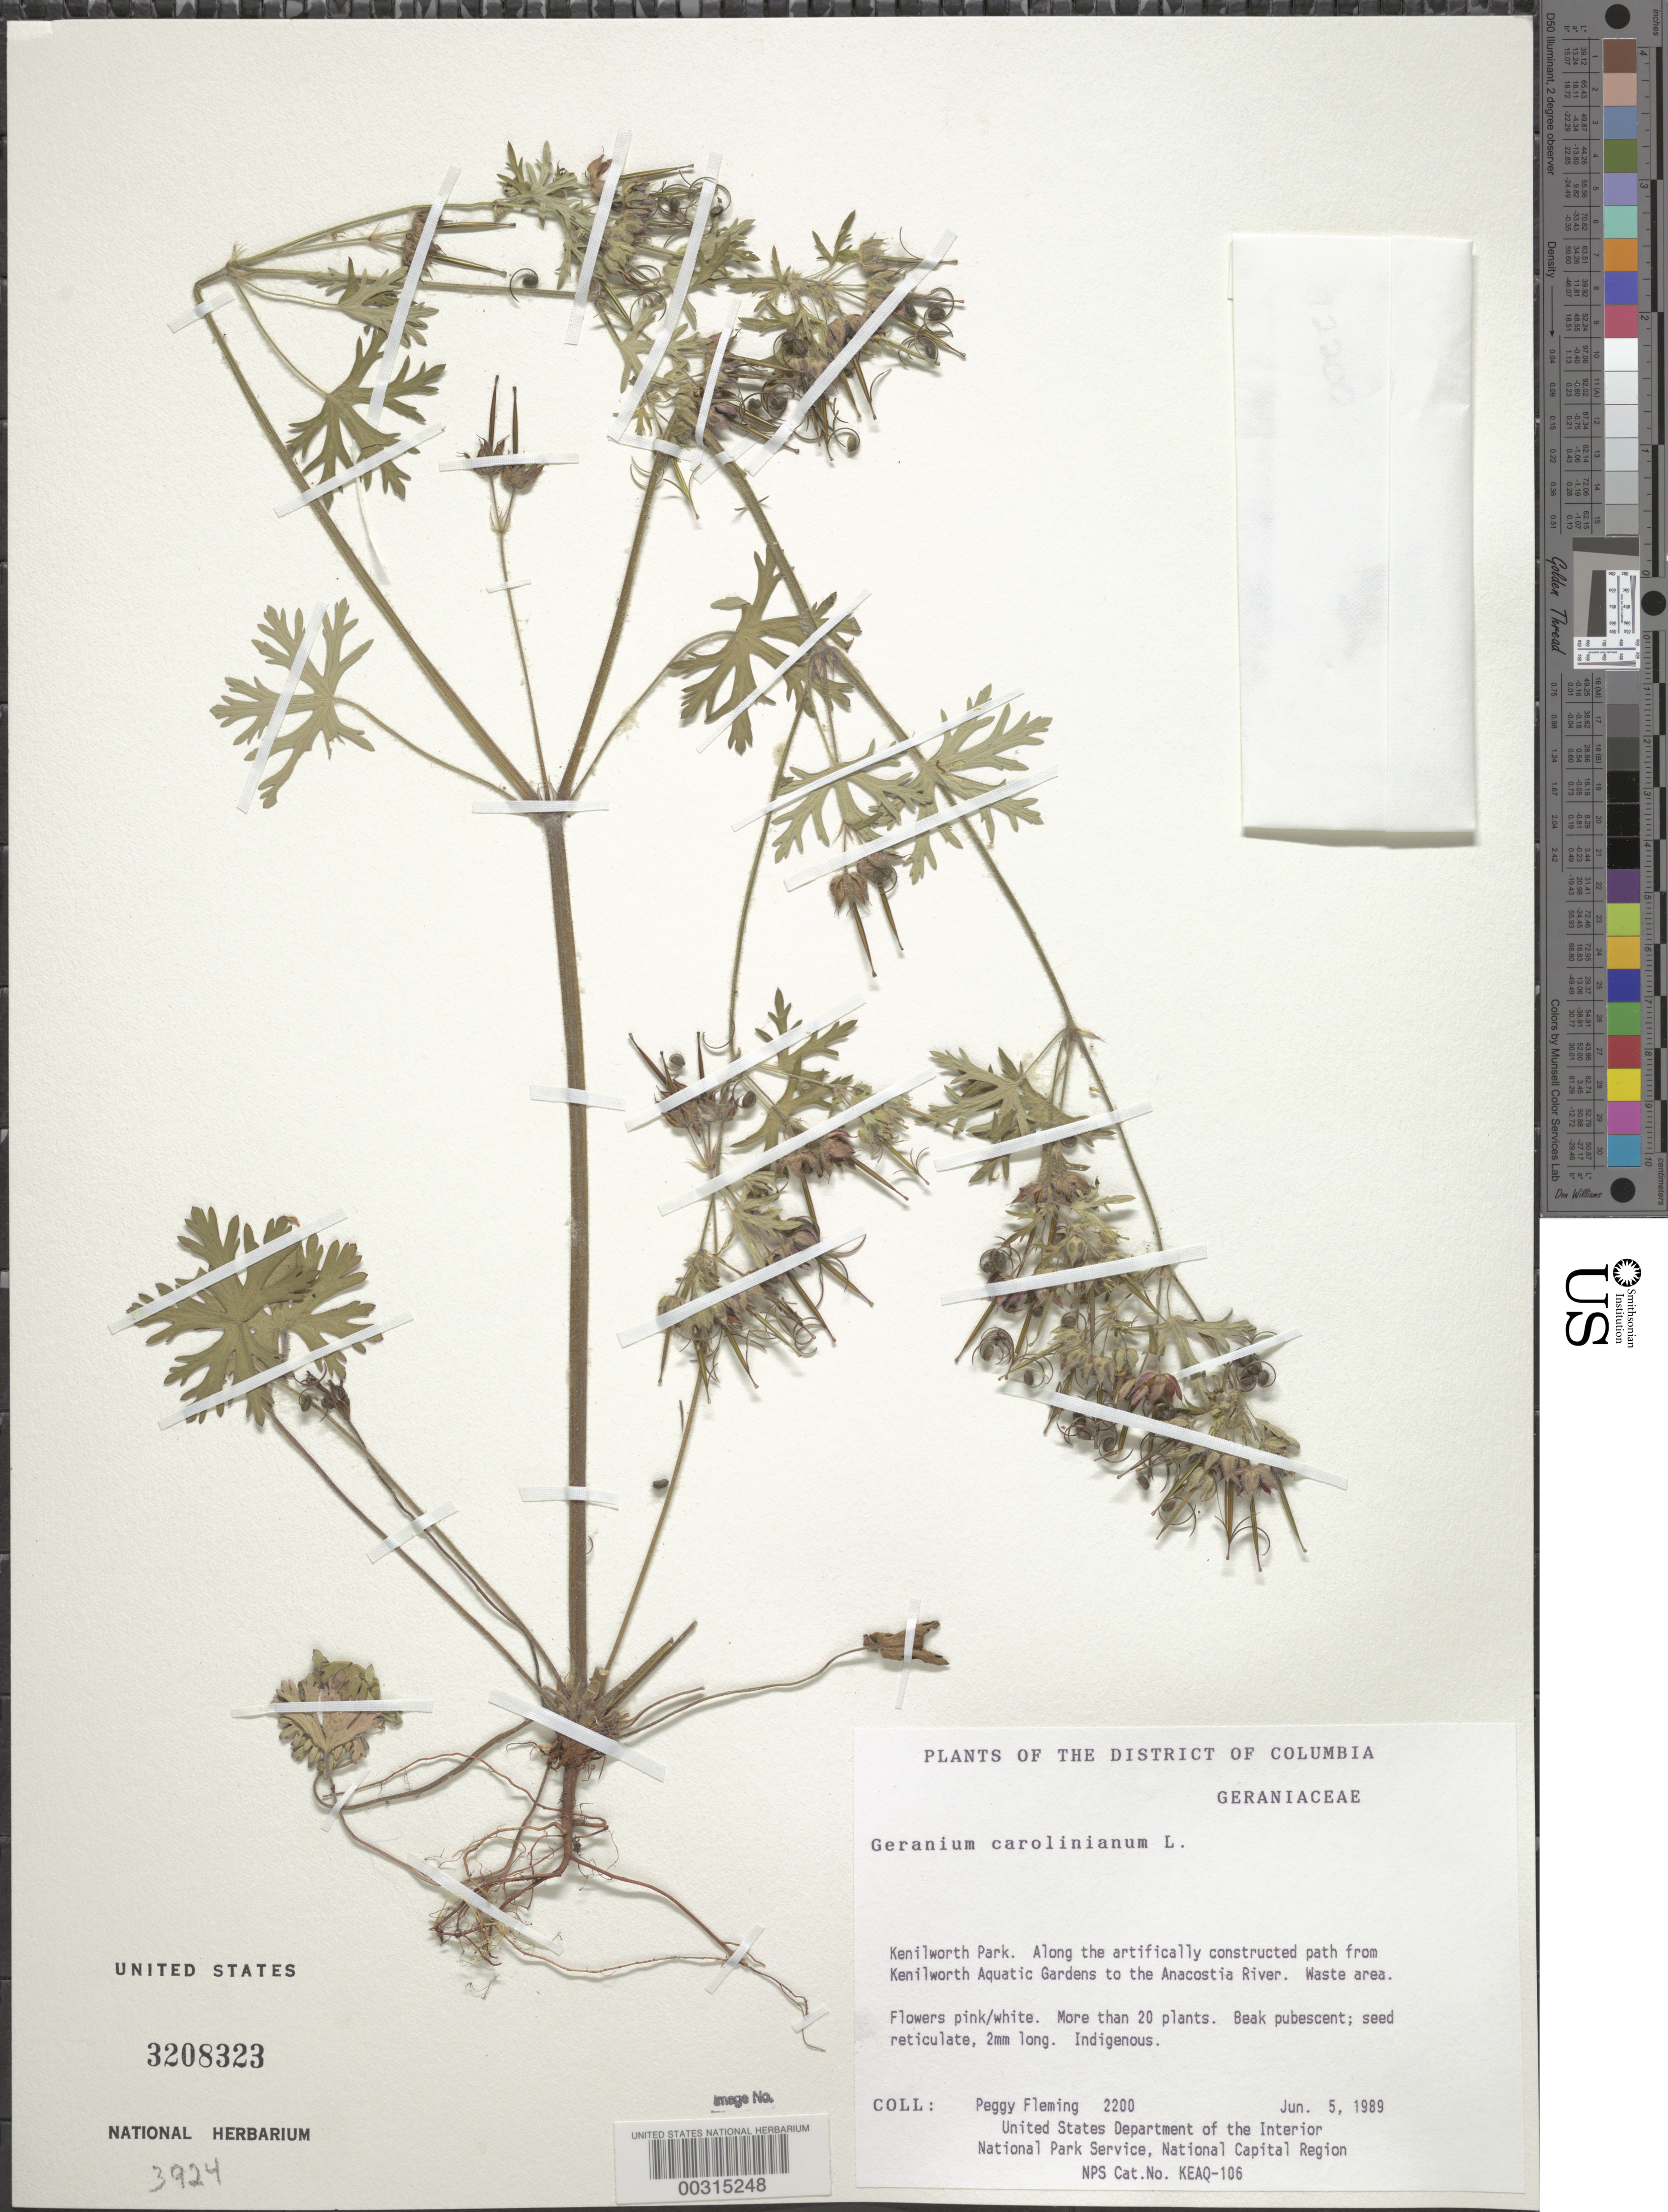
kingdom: Plantae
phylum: Tracheophyta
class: Magnoliopsida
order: Geraniales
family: Geraniaceae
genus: Geranium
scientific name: Geranium carolinianum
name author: L.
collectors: P. Fleming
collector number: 2200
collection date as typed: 05 Jun 1989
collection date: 1989-06-05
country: United States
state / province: District of Columbia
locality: Kenilworth Park, E shore of Anacosta River along path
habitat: Waste area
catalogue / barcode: US 3208323